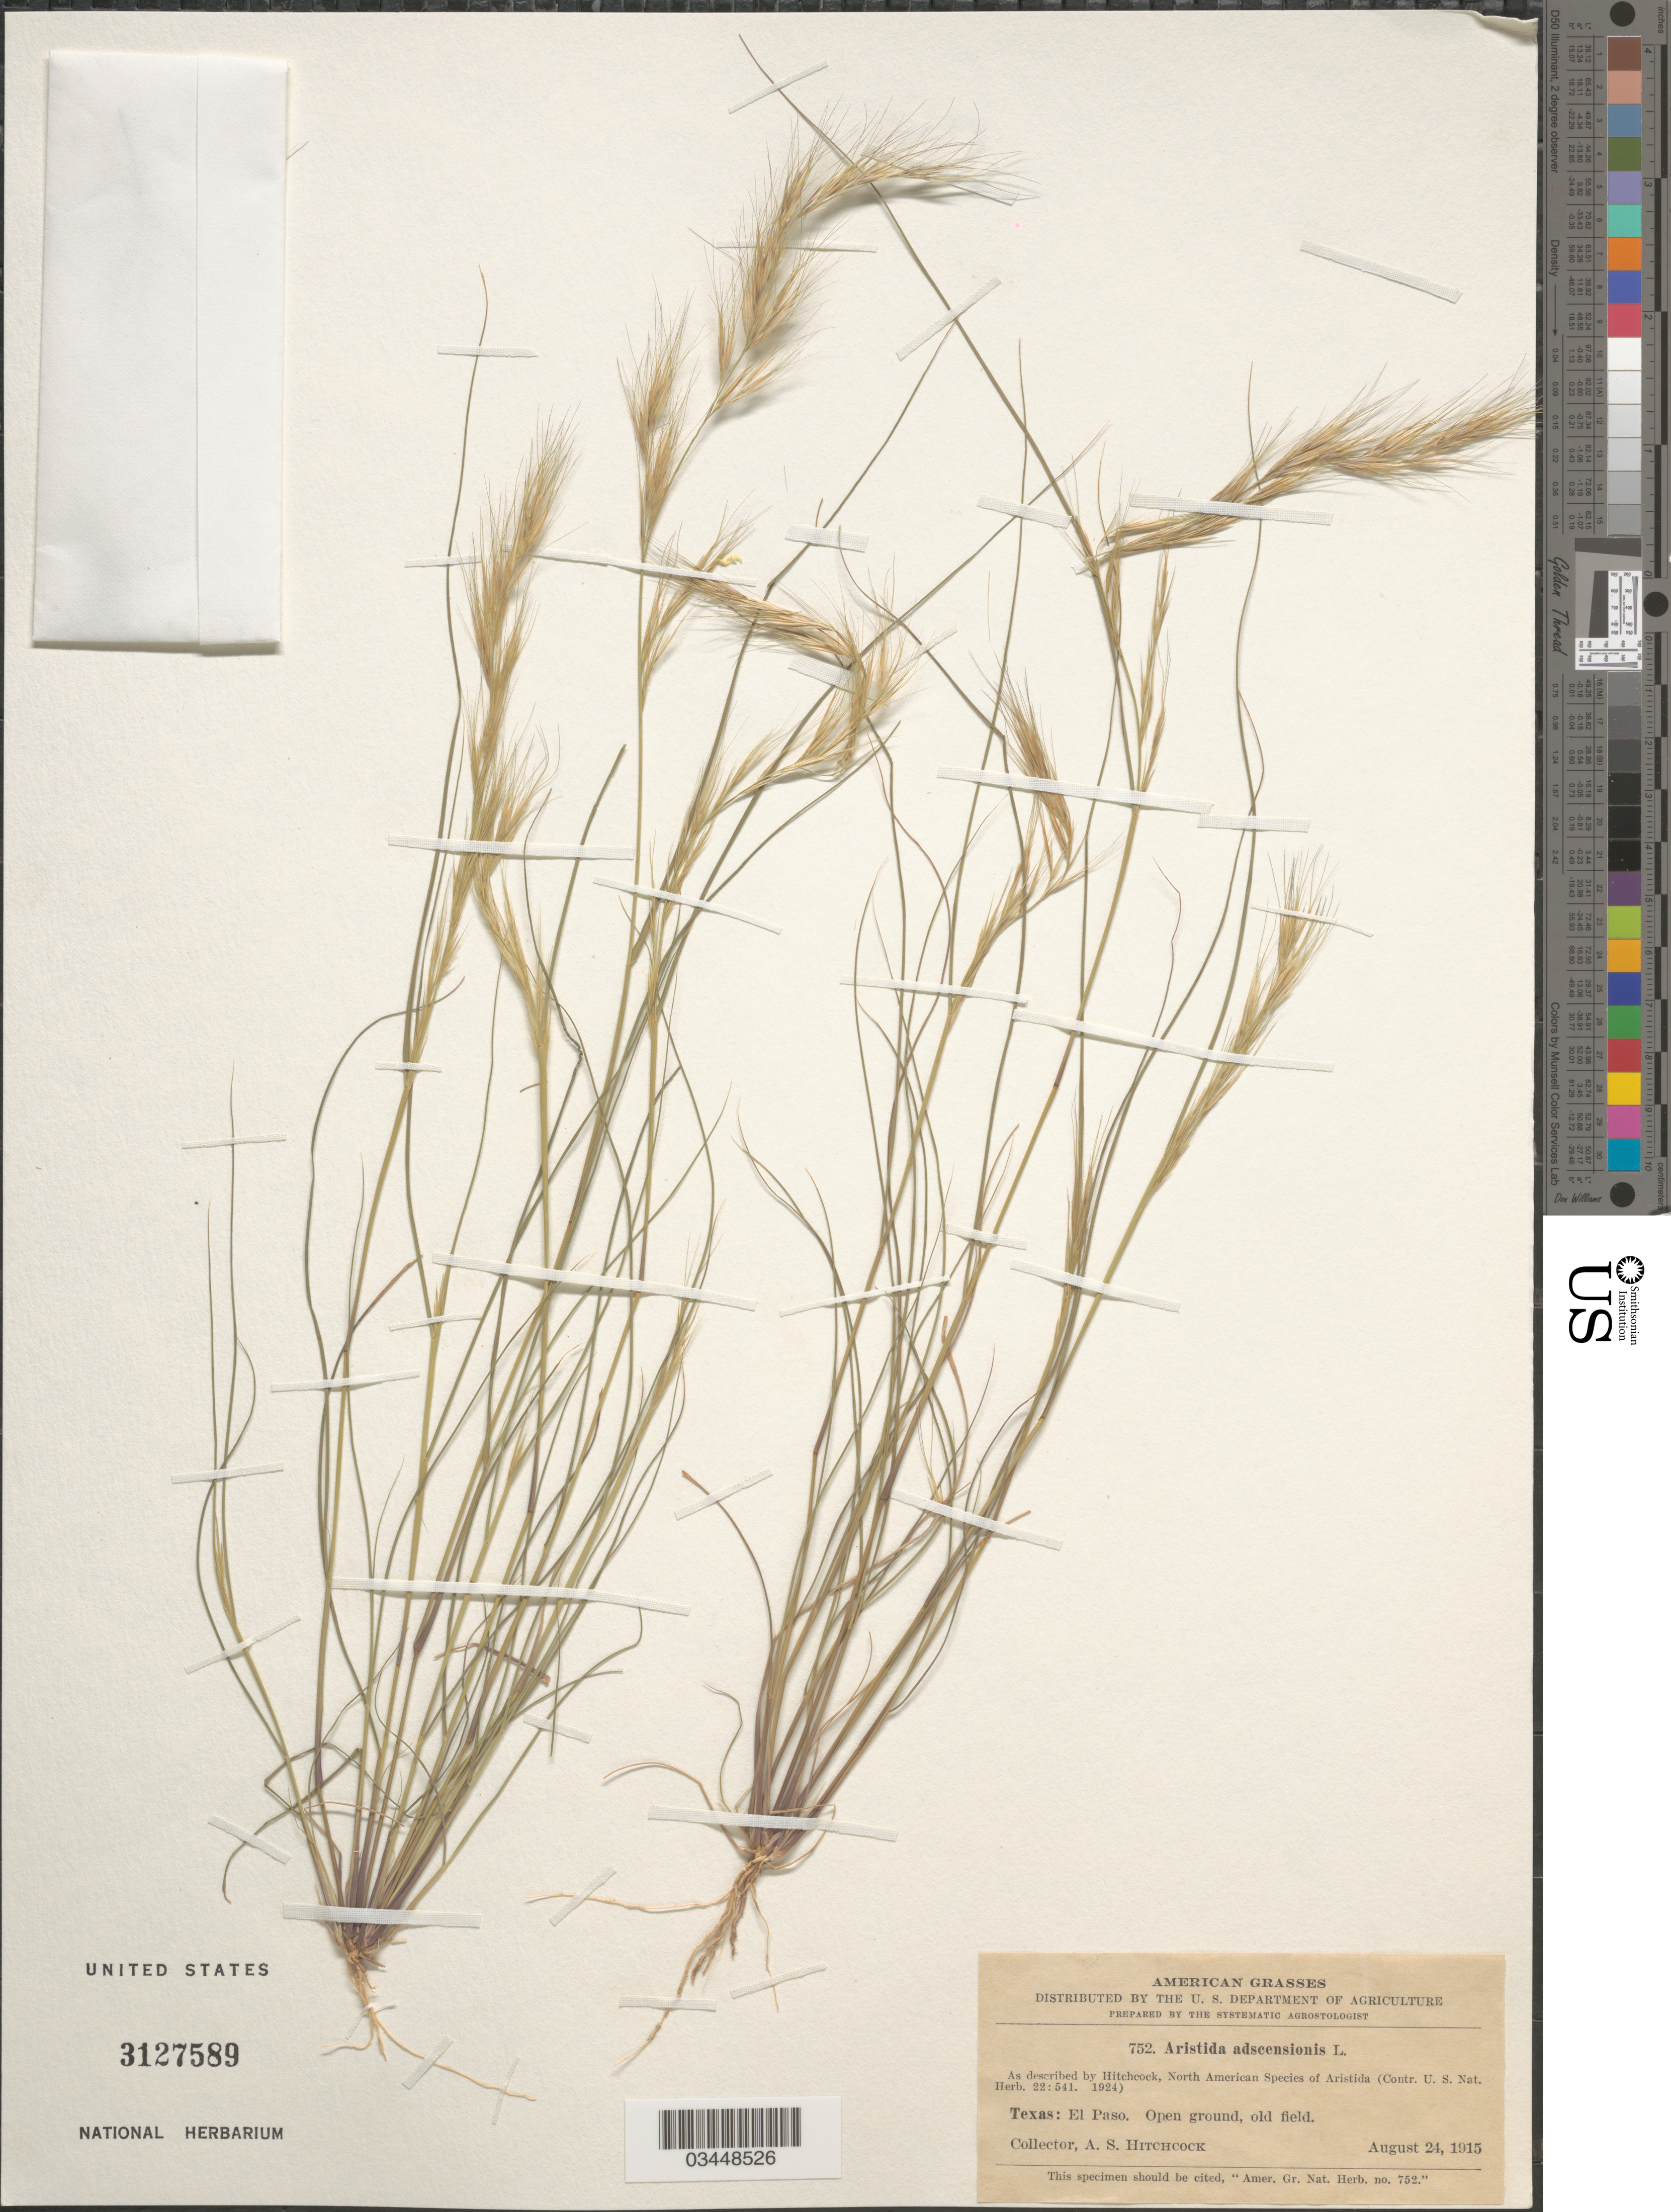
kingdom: Plantae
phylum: Tracheophyta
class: Liliopsida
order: Poales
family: Poaceae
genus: Aristida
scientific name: Aristida adscensionis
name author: L.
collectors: A. S. Hitchcock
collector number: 752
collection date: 1915-08-24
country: United States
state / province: Texas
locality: El Paso.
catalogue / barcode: US 3127589